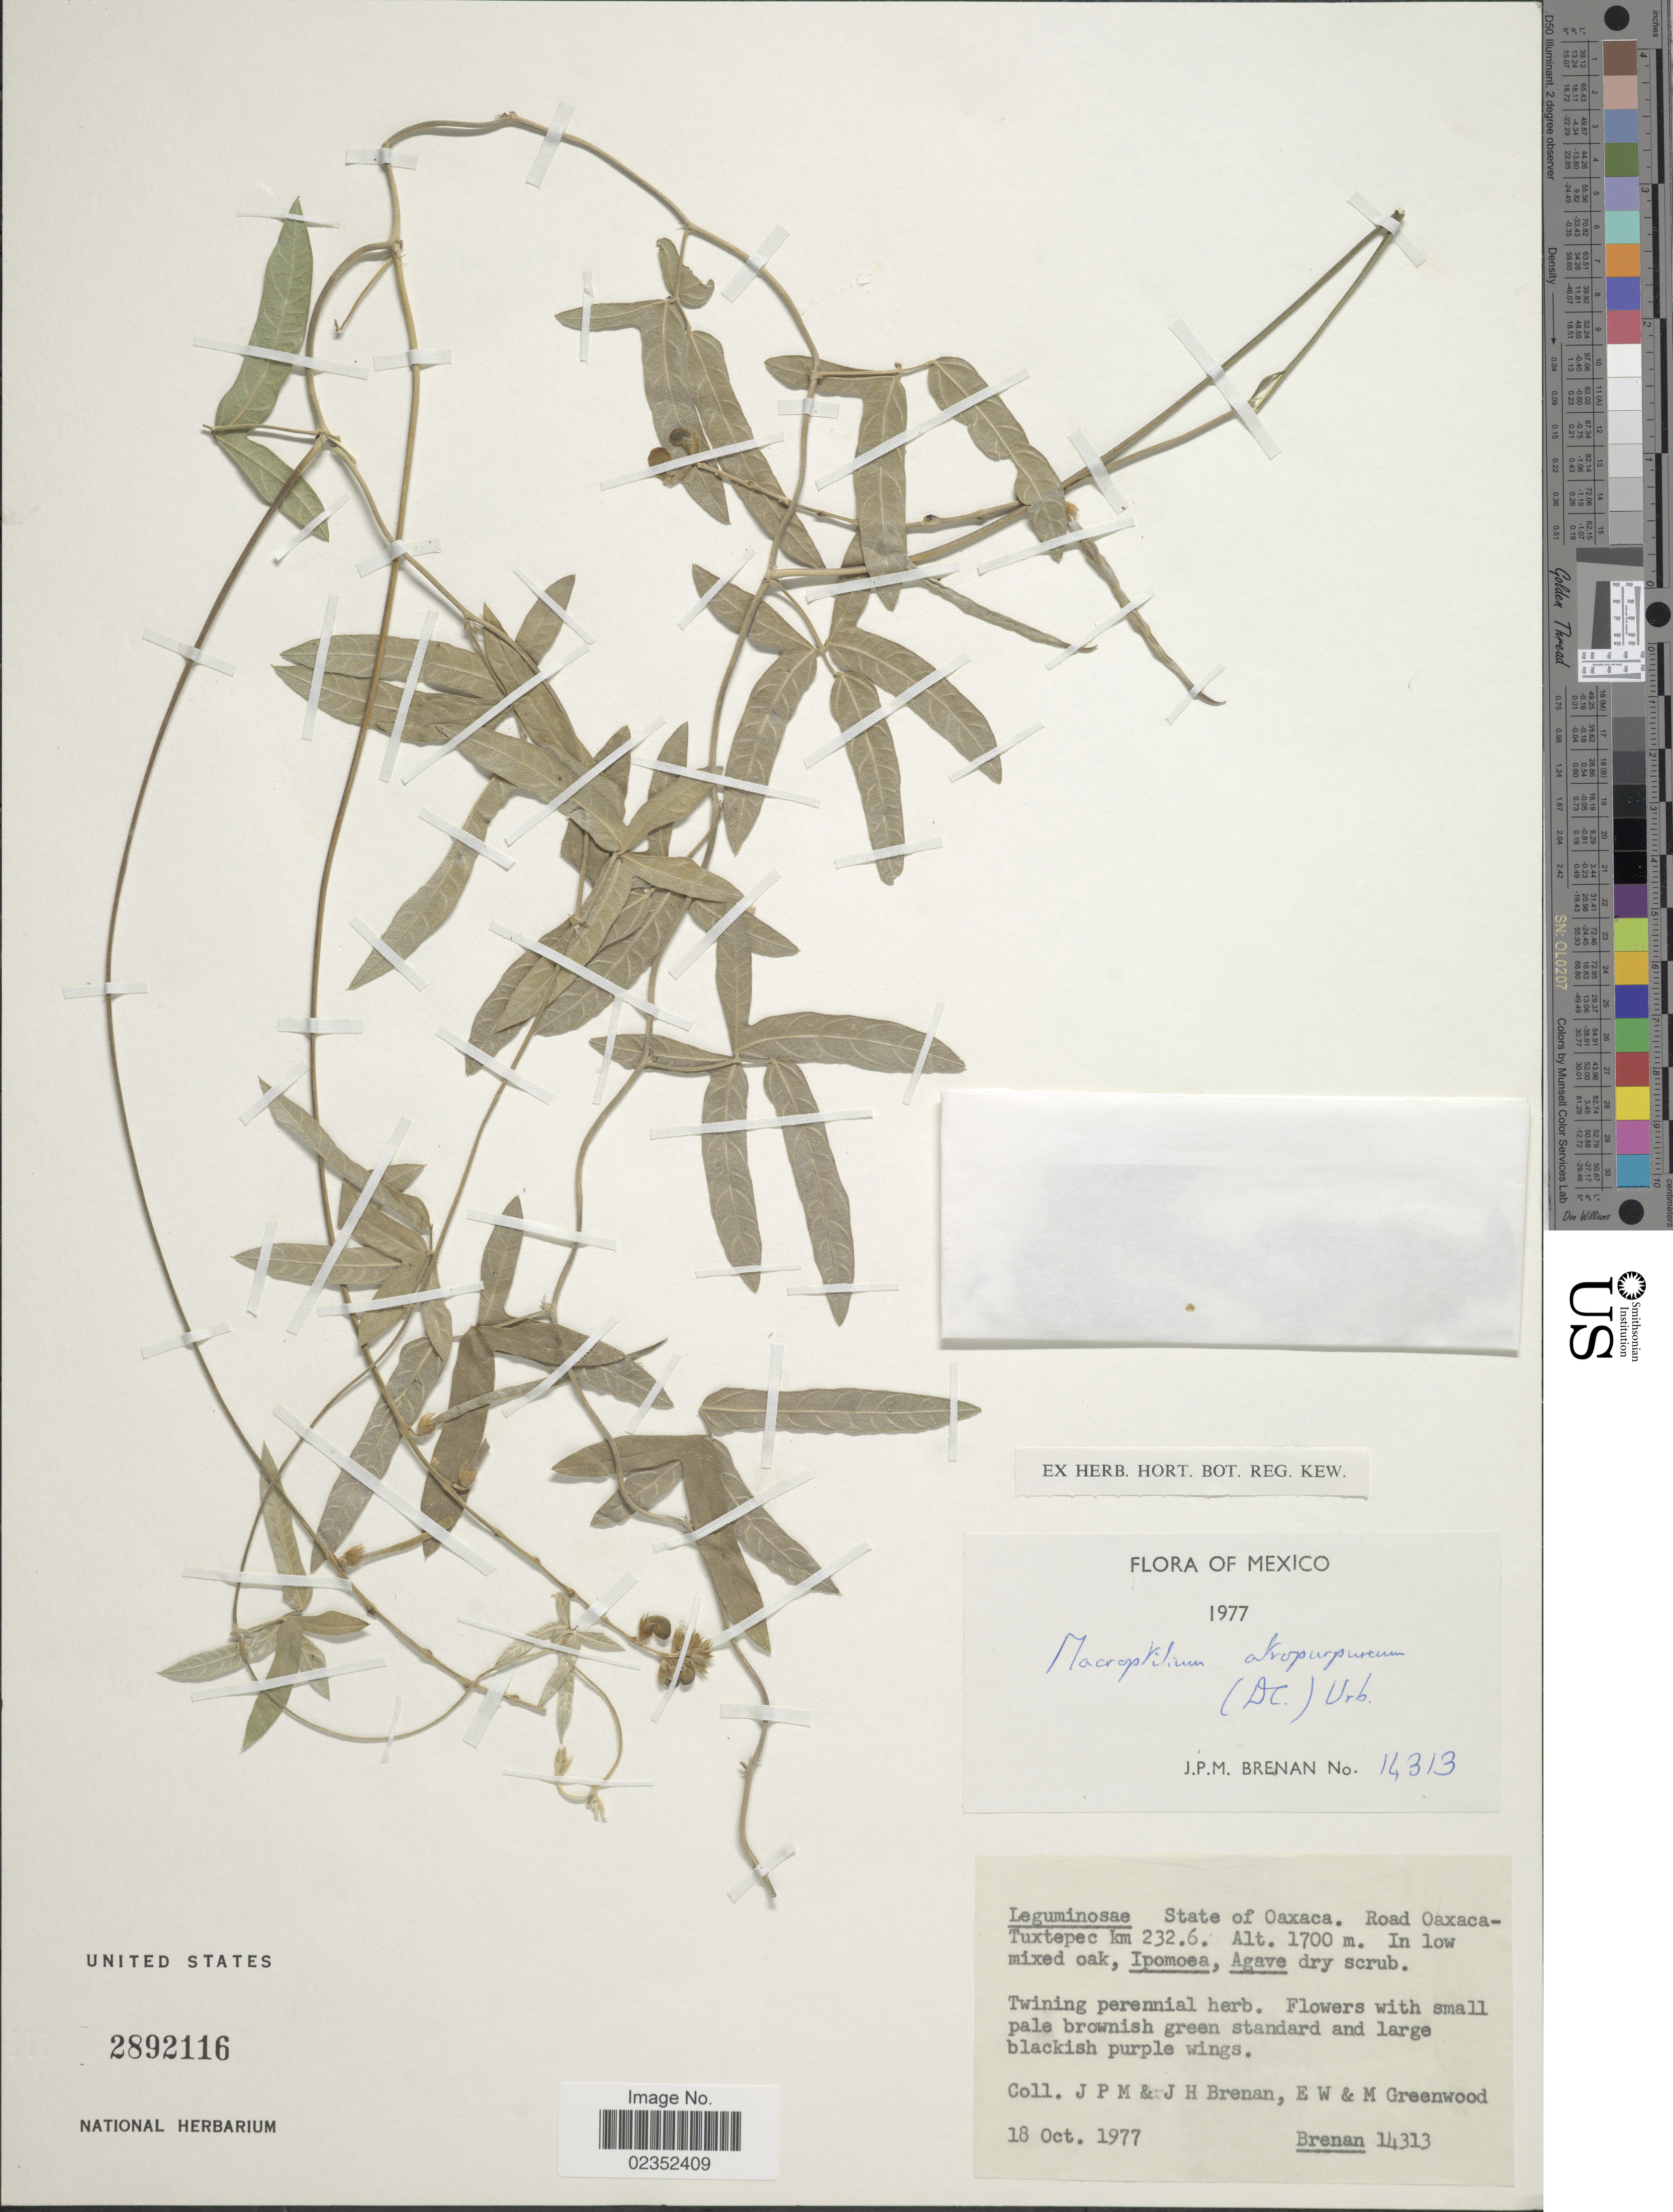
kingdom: Plantae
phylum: Tracheophyta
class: Magnoliopsida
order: Fabales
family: Fabaceae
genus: Macroptilium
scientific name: Macroptilium atropurpureum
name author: (DC.) Urb.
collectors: J. Brenan, J. H. Brenan, E. Greenwood & Greenwood, M.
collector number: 14313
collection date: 1977-10-18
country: Mexico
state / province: Oaxaca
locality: Road Oaxaca-Tuxtepec km 232.6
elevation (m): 1700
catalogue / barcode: US 2892116